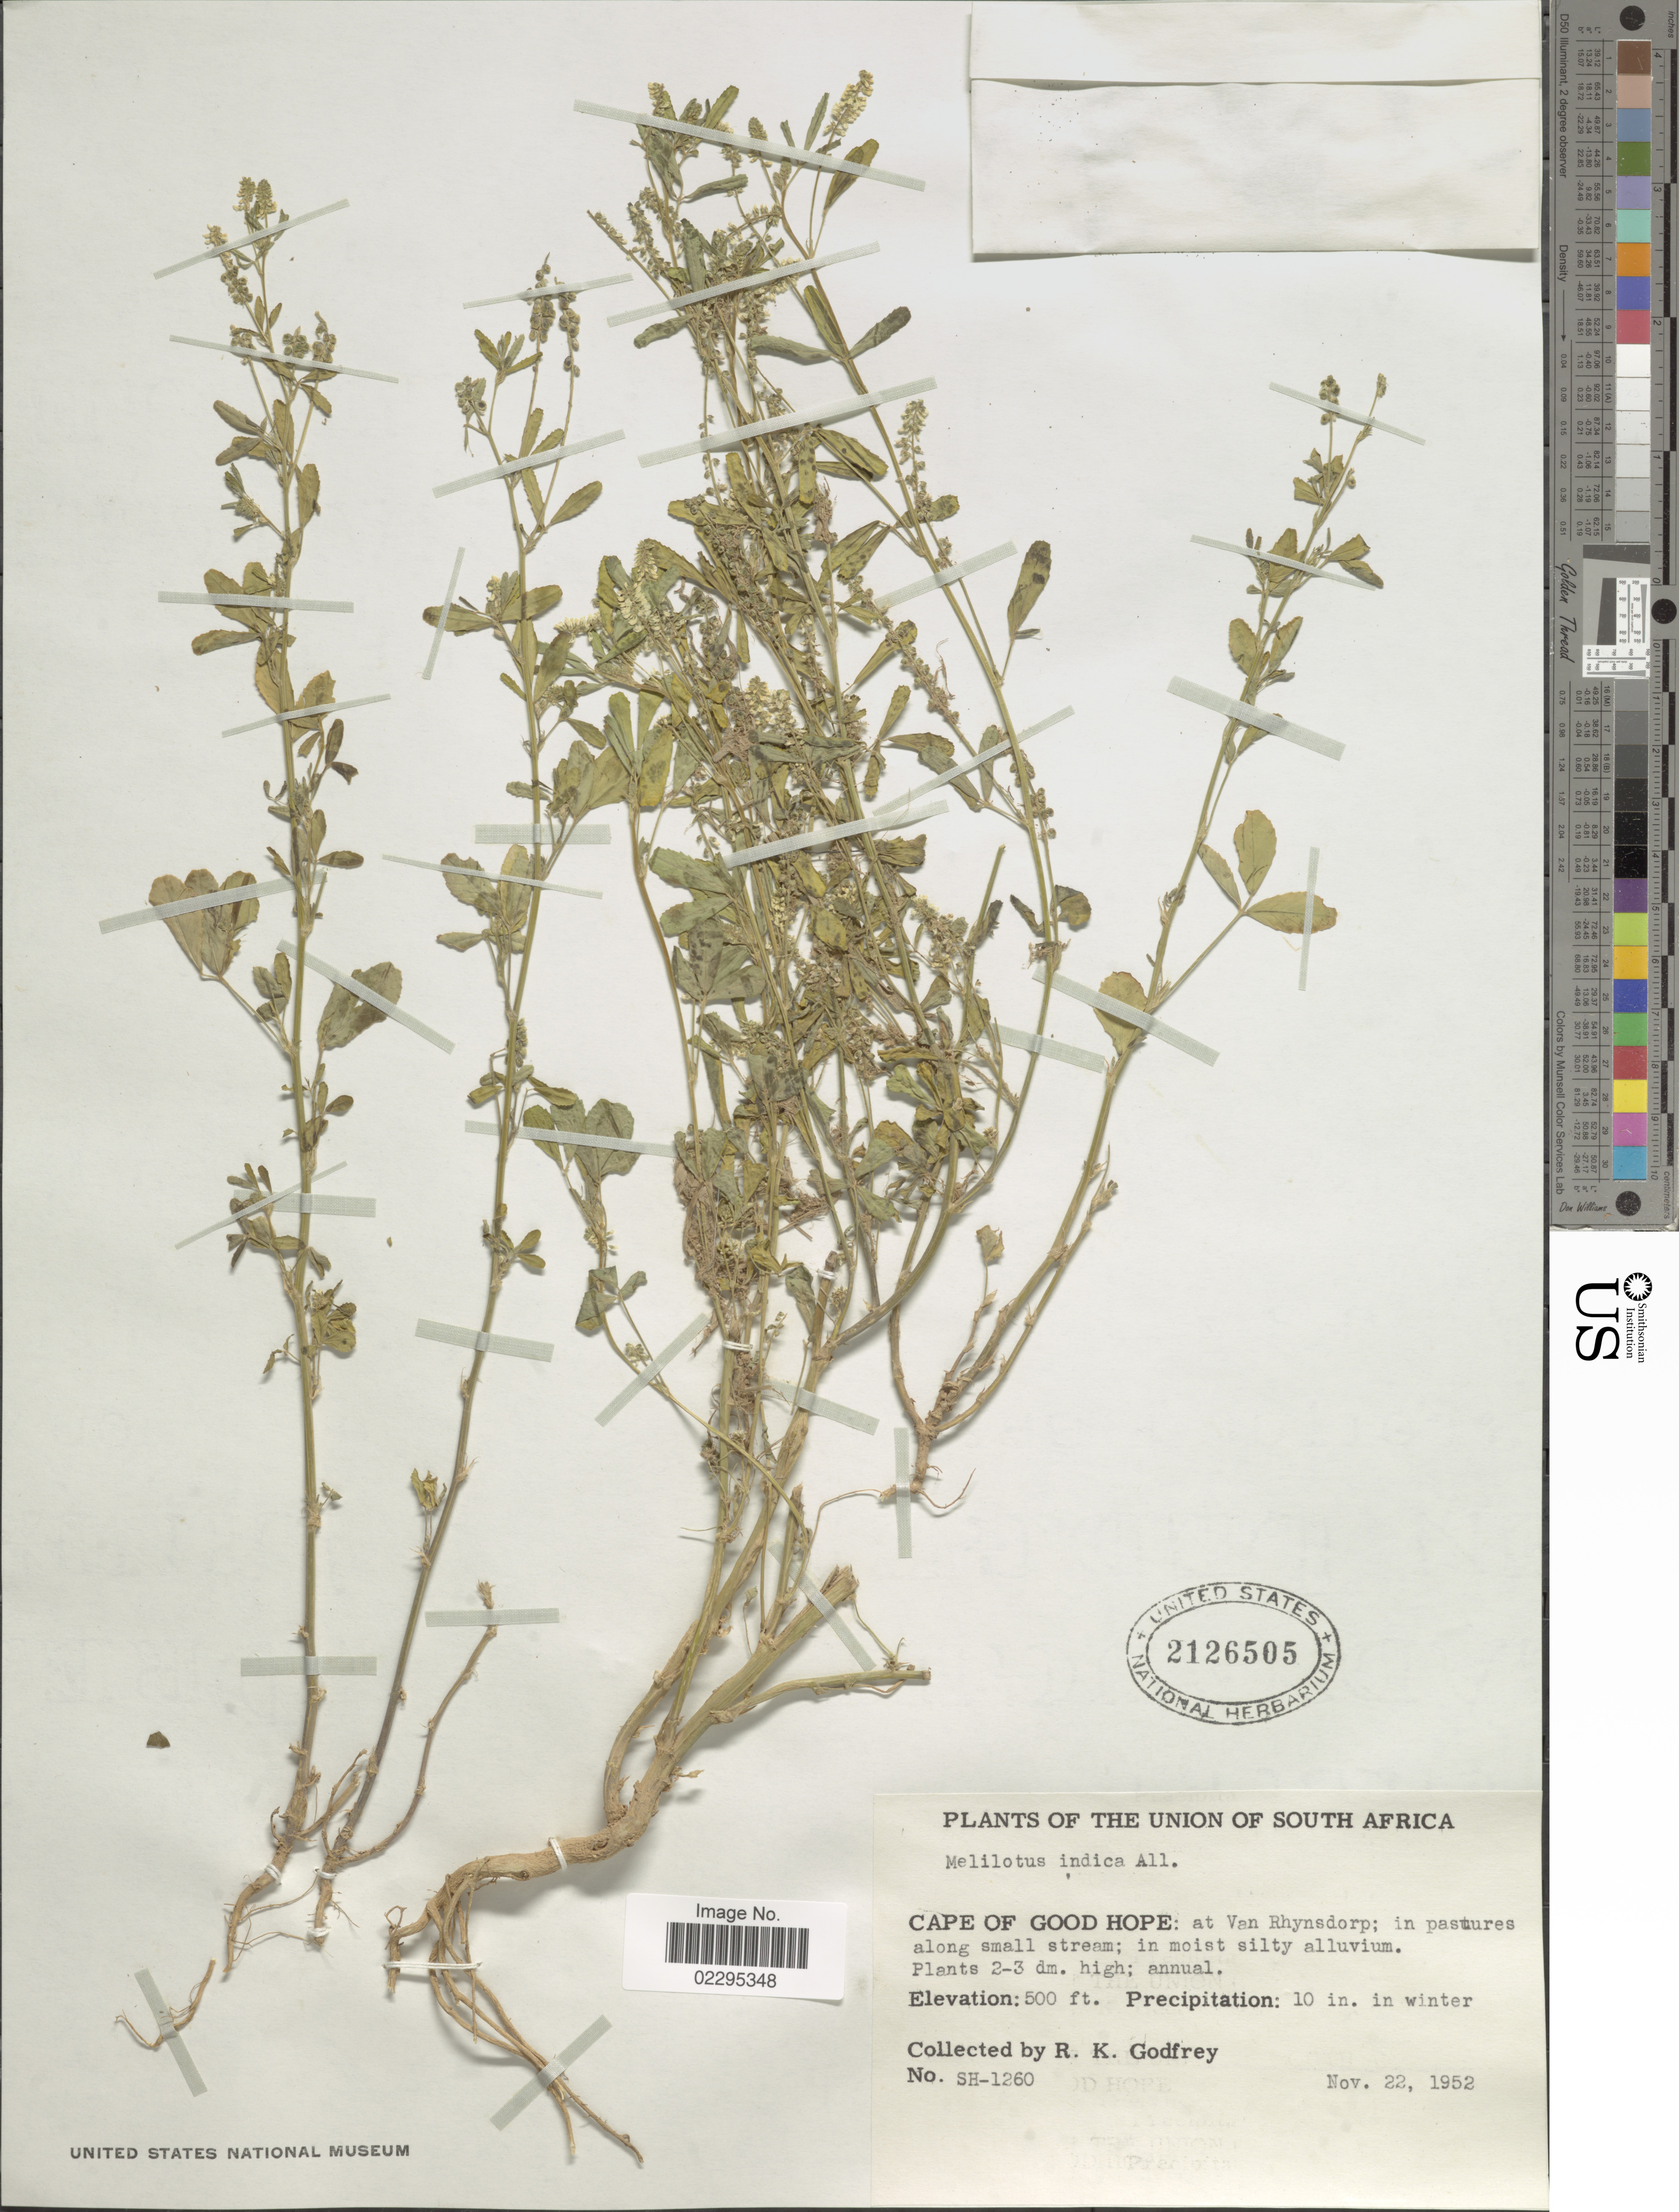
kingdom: Plantae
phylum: Tracheophyta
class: Magnoliopsida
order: Fabales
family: Fabaceae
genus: Melilotus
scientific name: Melilotus indicus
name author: (L.) All.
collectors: R. K. Godfrey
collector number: Sh-1260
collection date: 1952-11-22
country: South Africa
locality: Union of South Africa. Cape of Good Hope: at Van Rhynsdorp; in pastures along small stream.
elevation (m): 152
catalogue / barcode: US 2126505